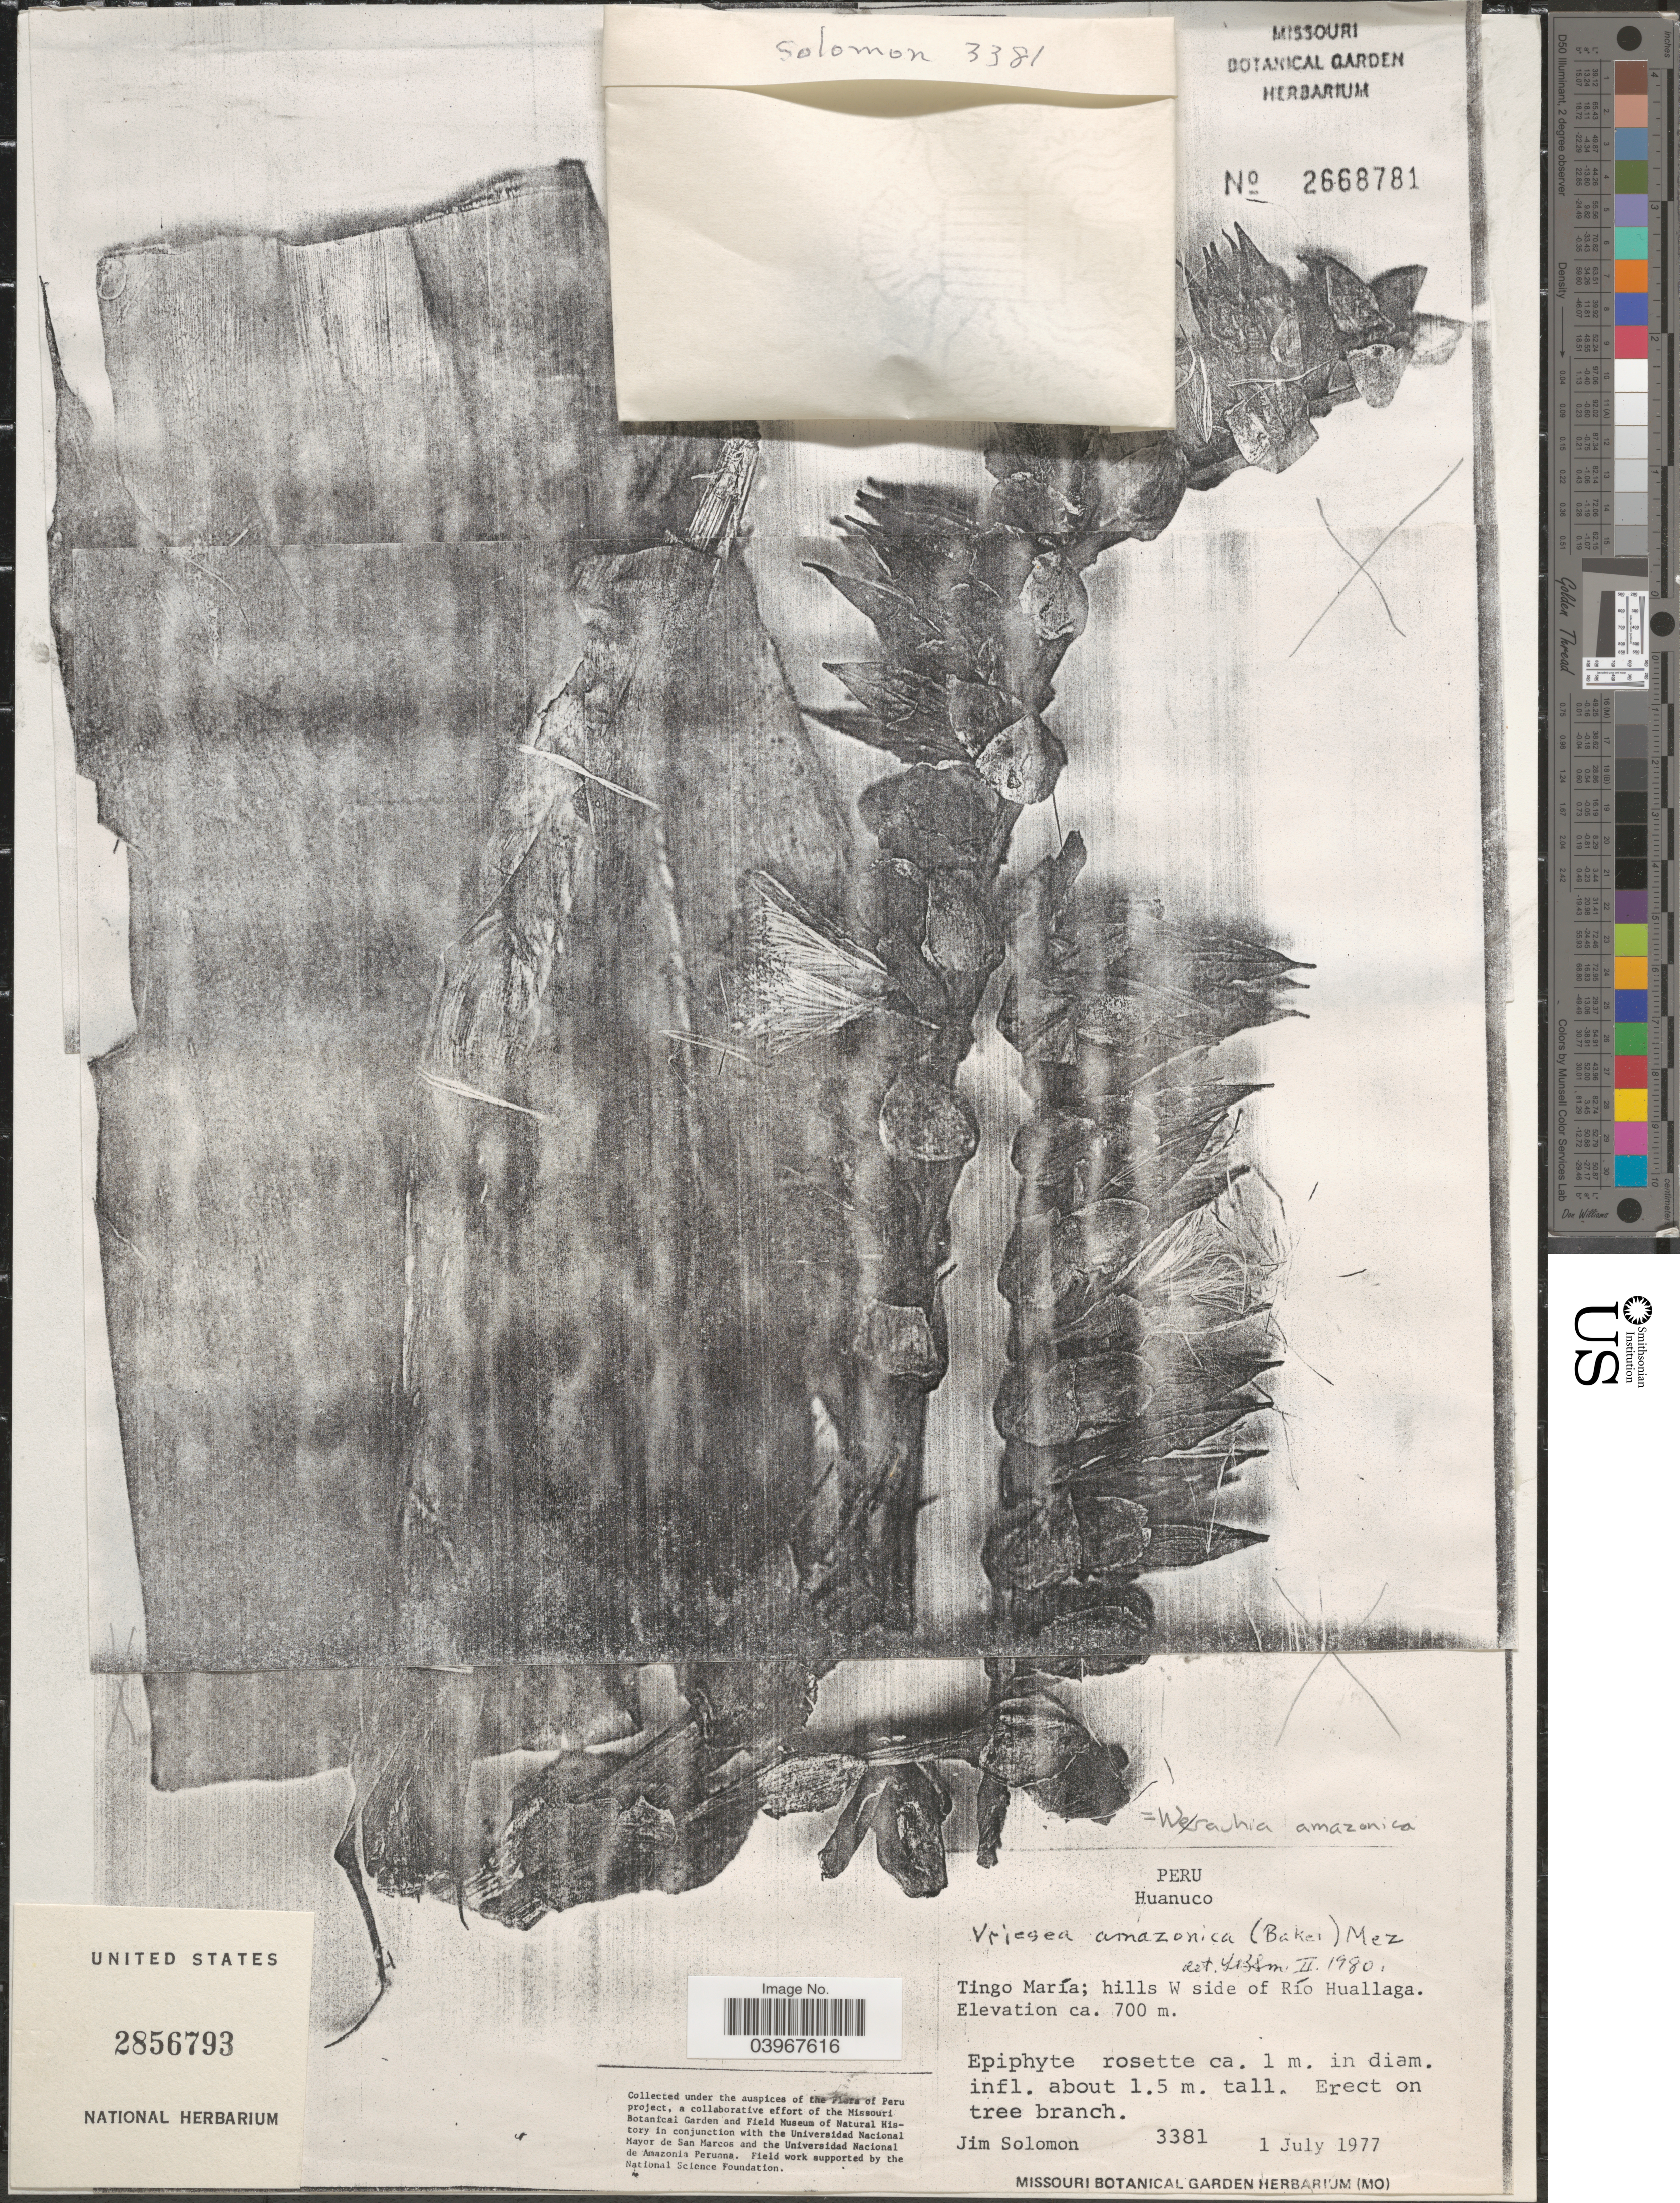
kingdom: Plantae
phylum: Tracheophyta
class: Liliopsida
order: Poales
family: Bromeliaceae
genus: Werauhia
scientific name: Werauhia gigantea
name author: (Mart. ex Schult. & Schult. f.) J.R. Grant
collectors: J. Solomon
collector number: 3381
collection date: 1977-07-01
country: Peru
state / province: Huánuco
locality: Tingo María; hills W side of Río Huallaga.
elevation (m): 700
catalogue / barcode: US 2856793